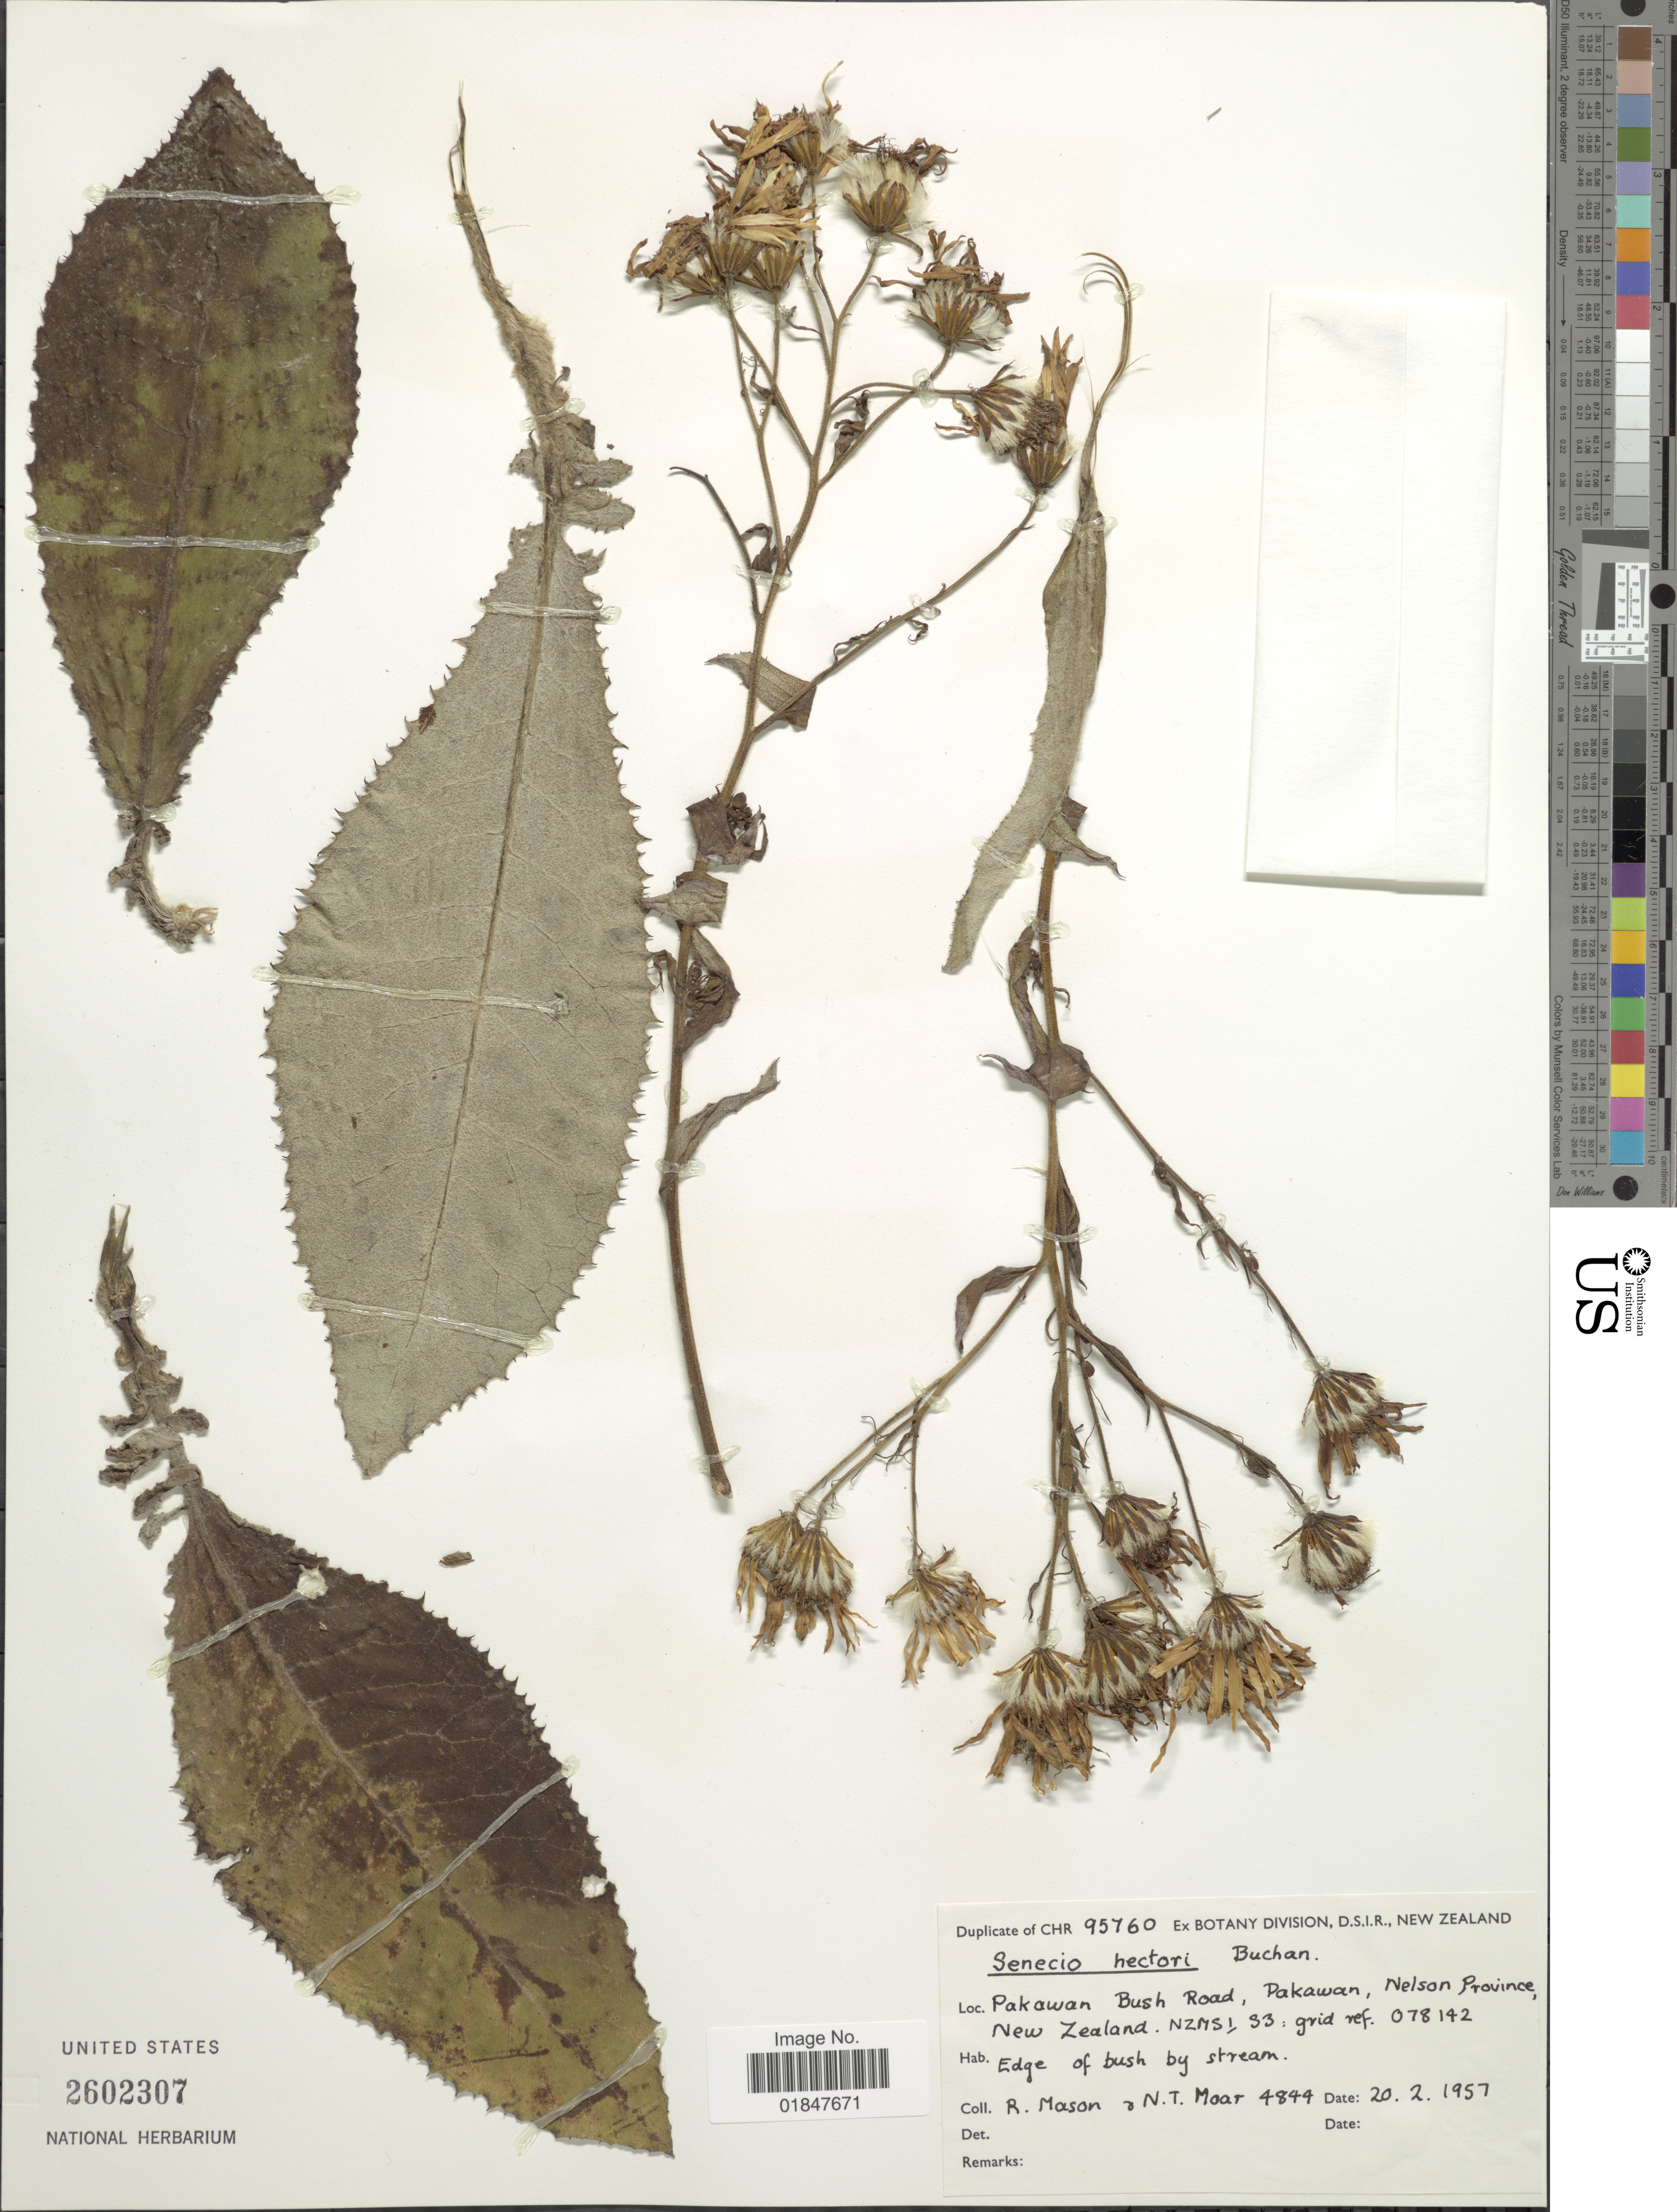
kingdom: Plantae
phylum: Tracheophyta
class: Magnoliopsida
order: Asterales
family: Asteraceae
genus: Brachyglottis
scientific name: Brachyglottis hectori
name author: (Buchanan) B. Nord.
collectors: R. Mason & N. Moar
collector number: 95760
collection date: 1957-02-20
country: New Zealand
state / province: Nelson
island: South Island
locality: Pakawan Bush Road, Pakawan, NZMS 1 83: grid ref. 078142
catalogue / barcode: US 2602307